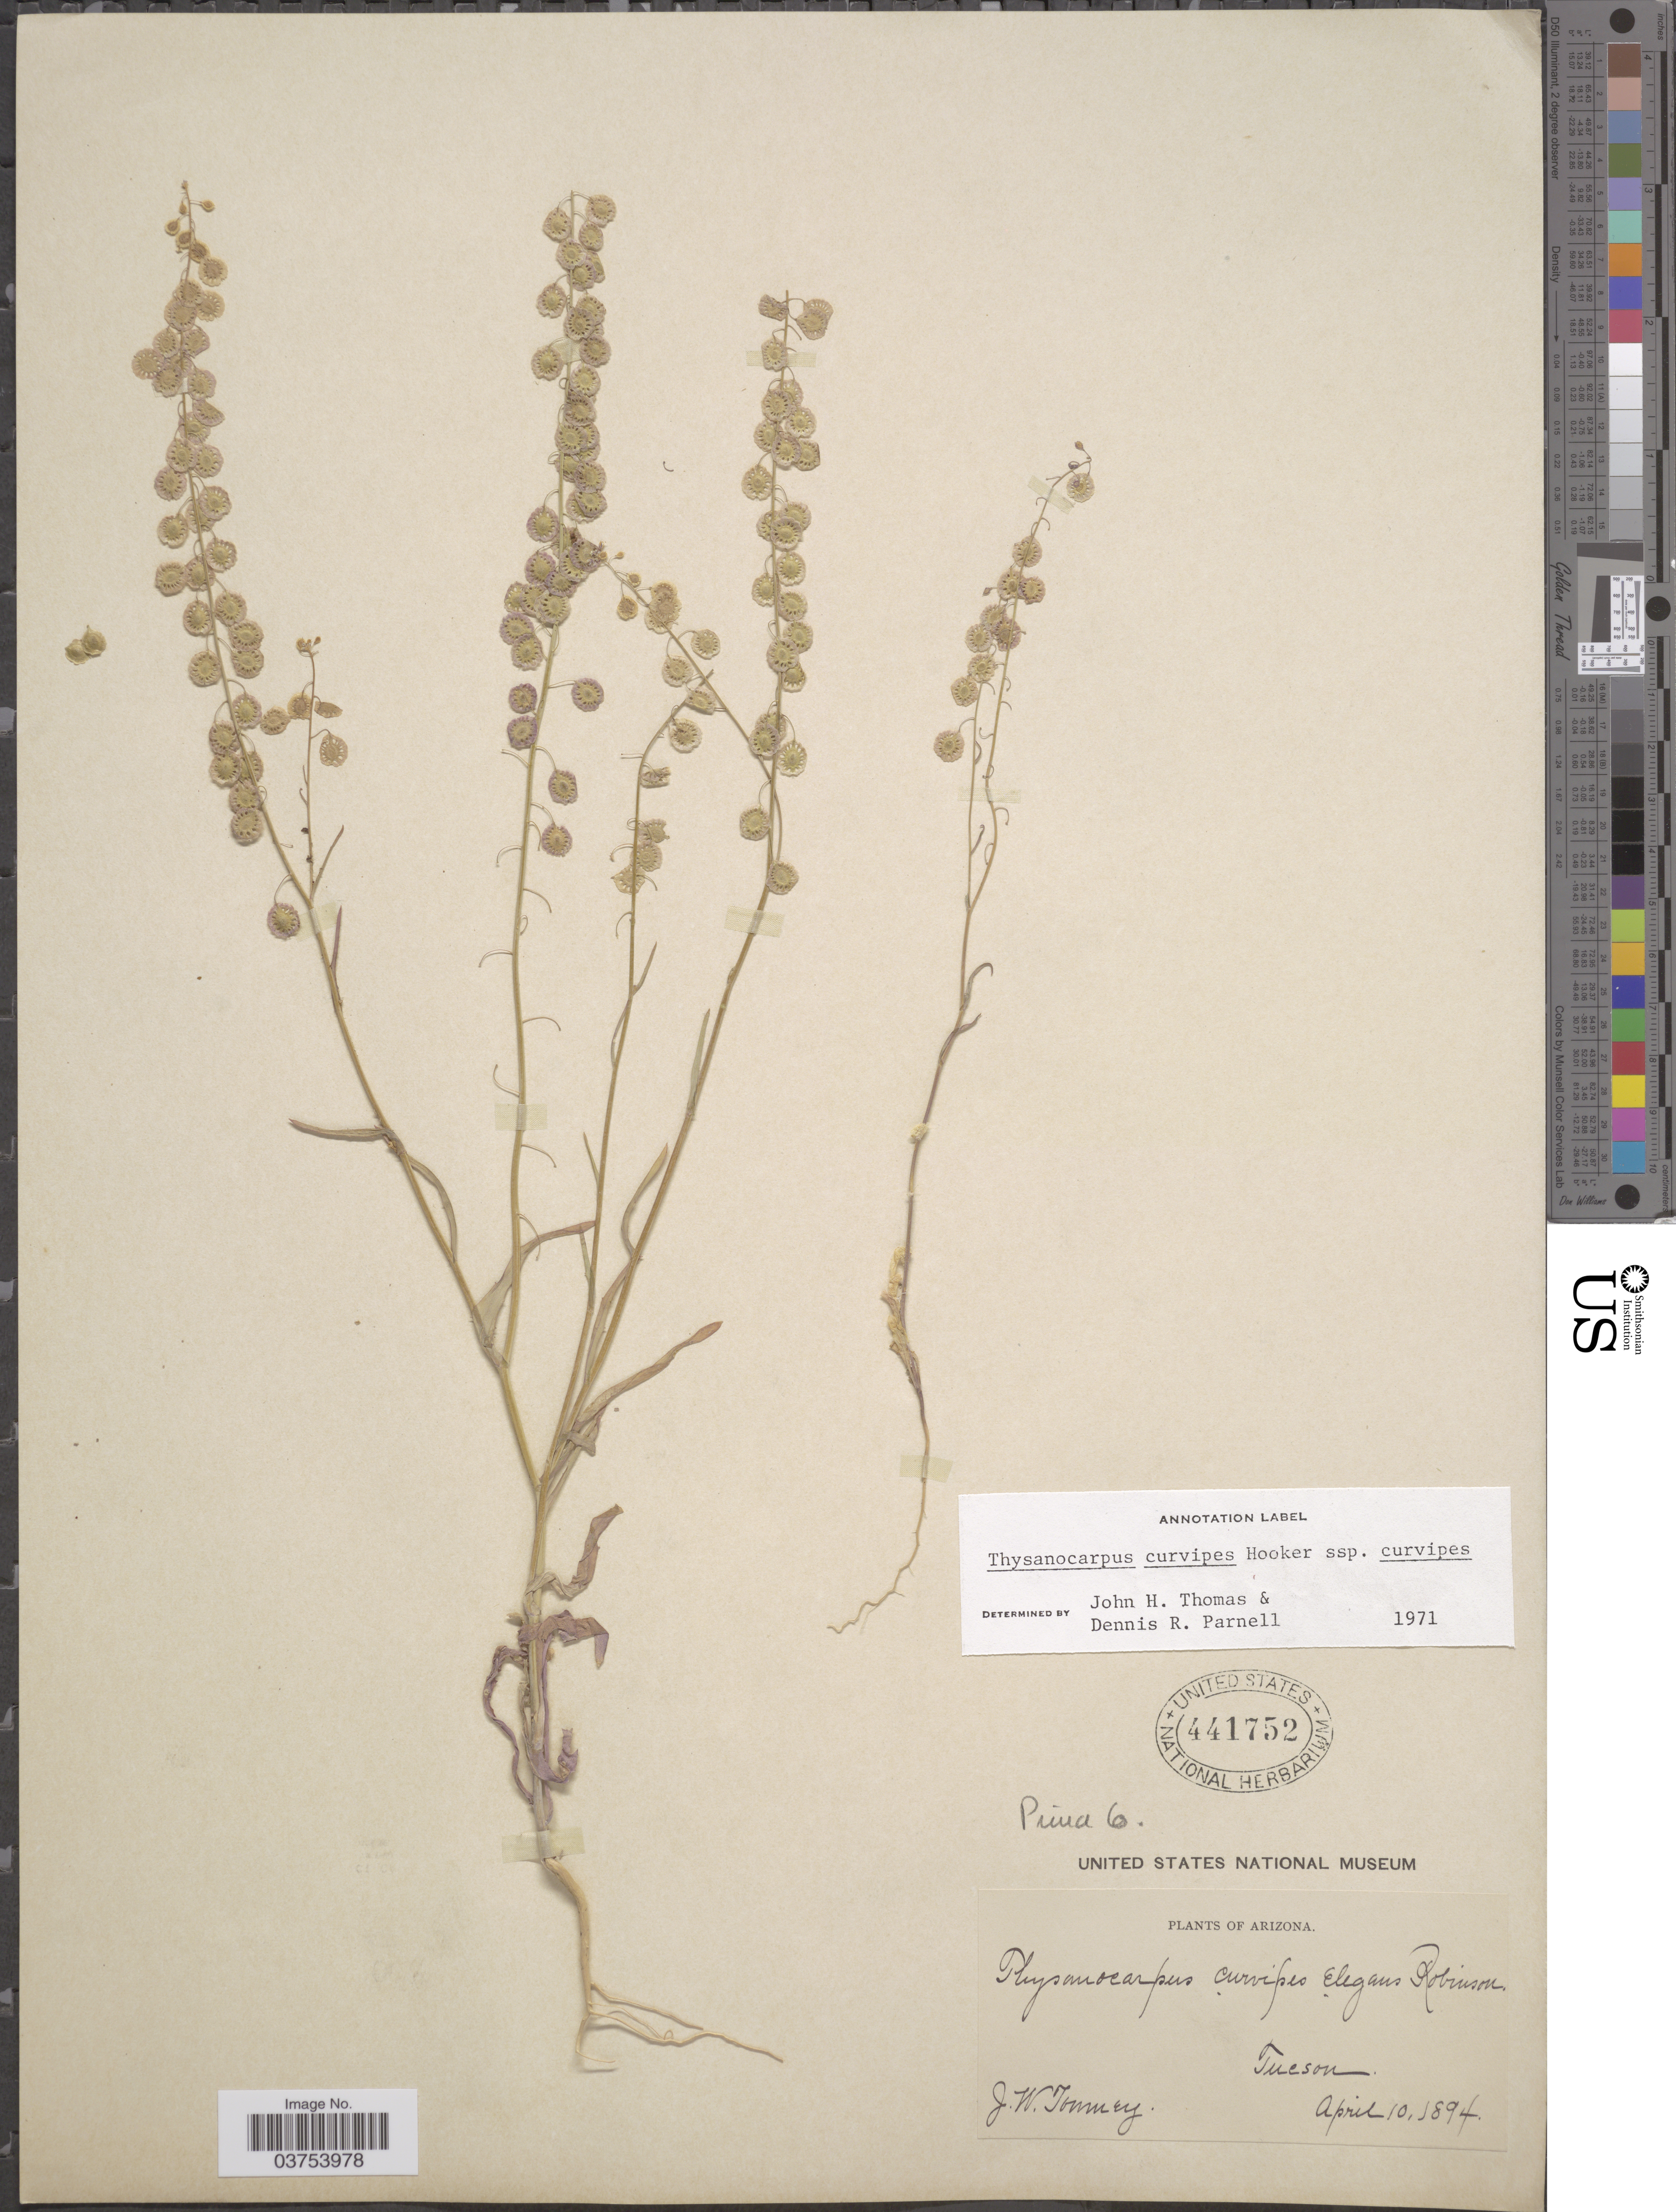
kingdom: Plantae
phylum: Tracheophyta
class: Magnoliopsida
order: Brassicales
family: Brassicaceae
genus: Thysanocarpus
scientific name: Thysanocarpus curvipes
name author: Hook.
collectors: J. W. Toumey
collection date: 1894-04-10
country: United States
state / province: Arizona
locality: Pima Co. Tucson.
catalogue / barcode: US 441752